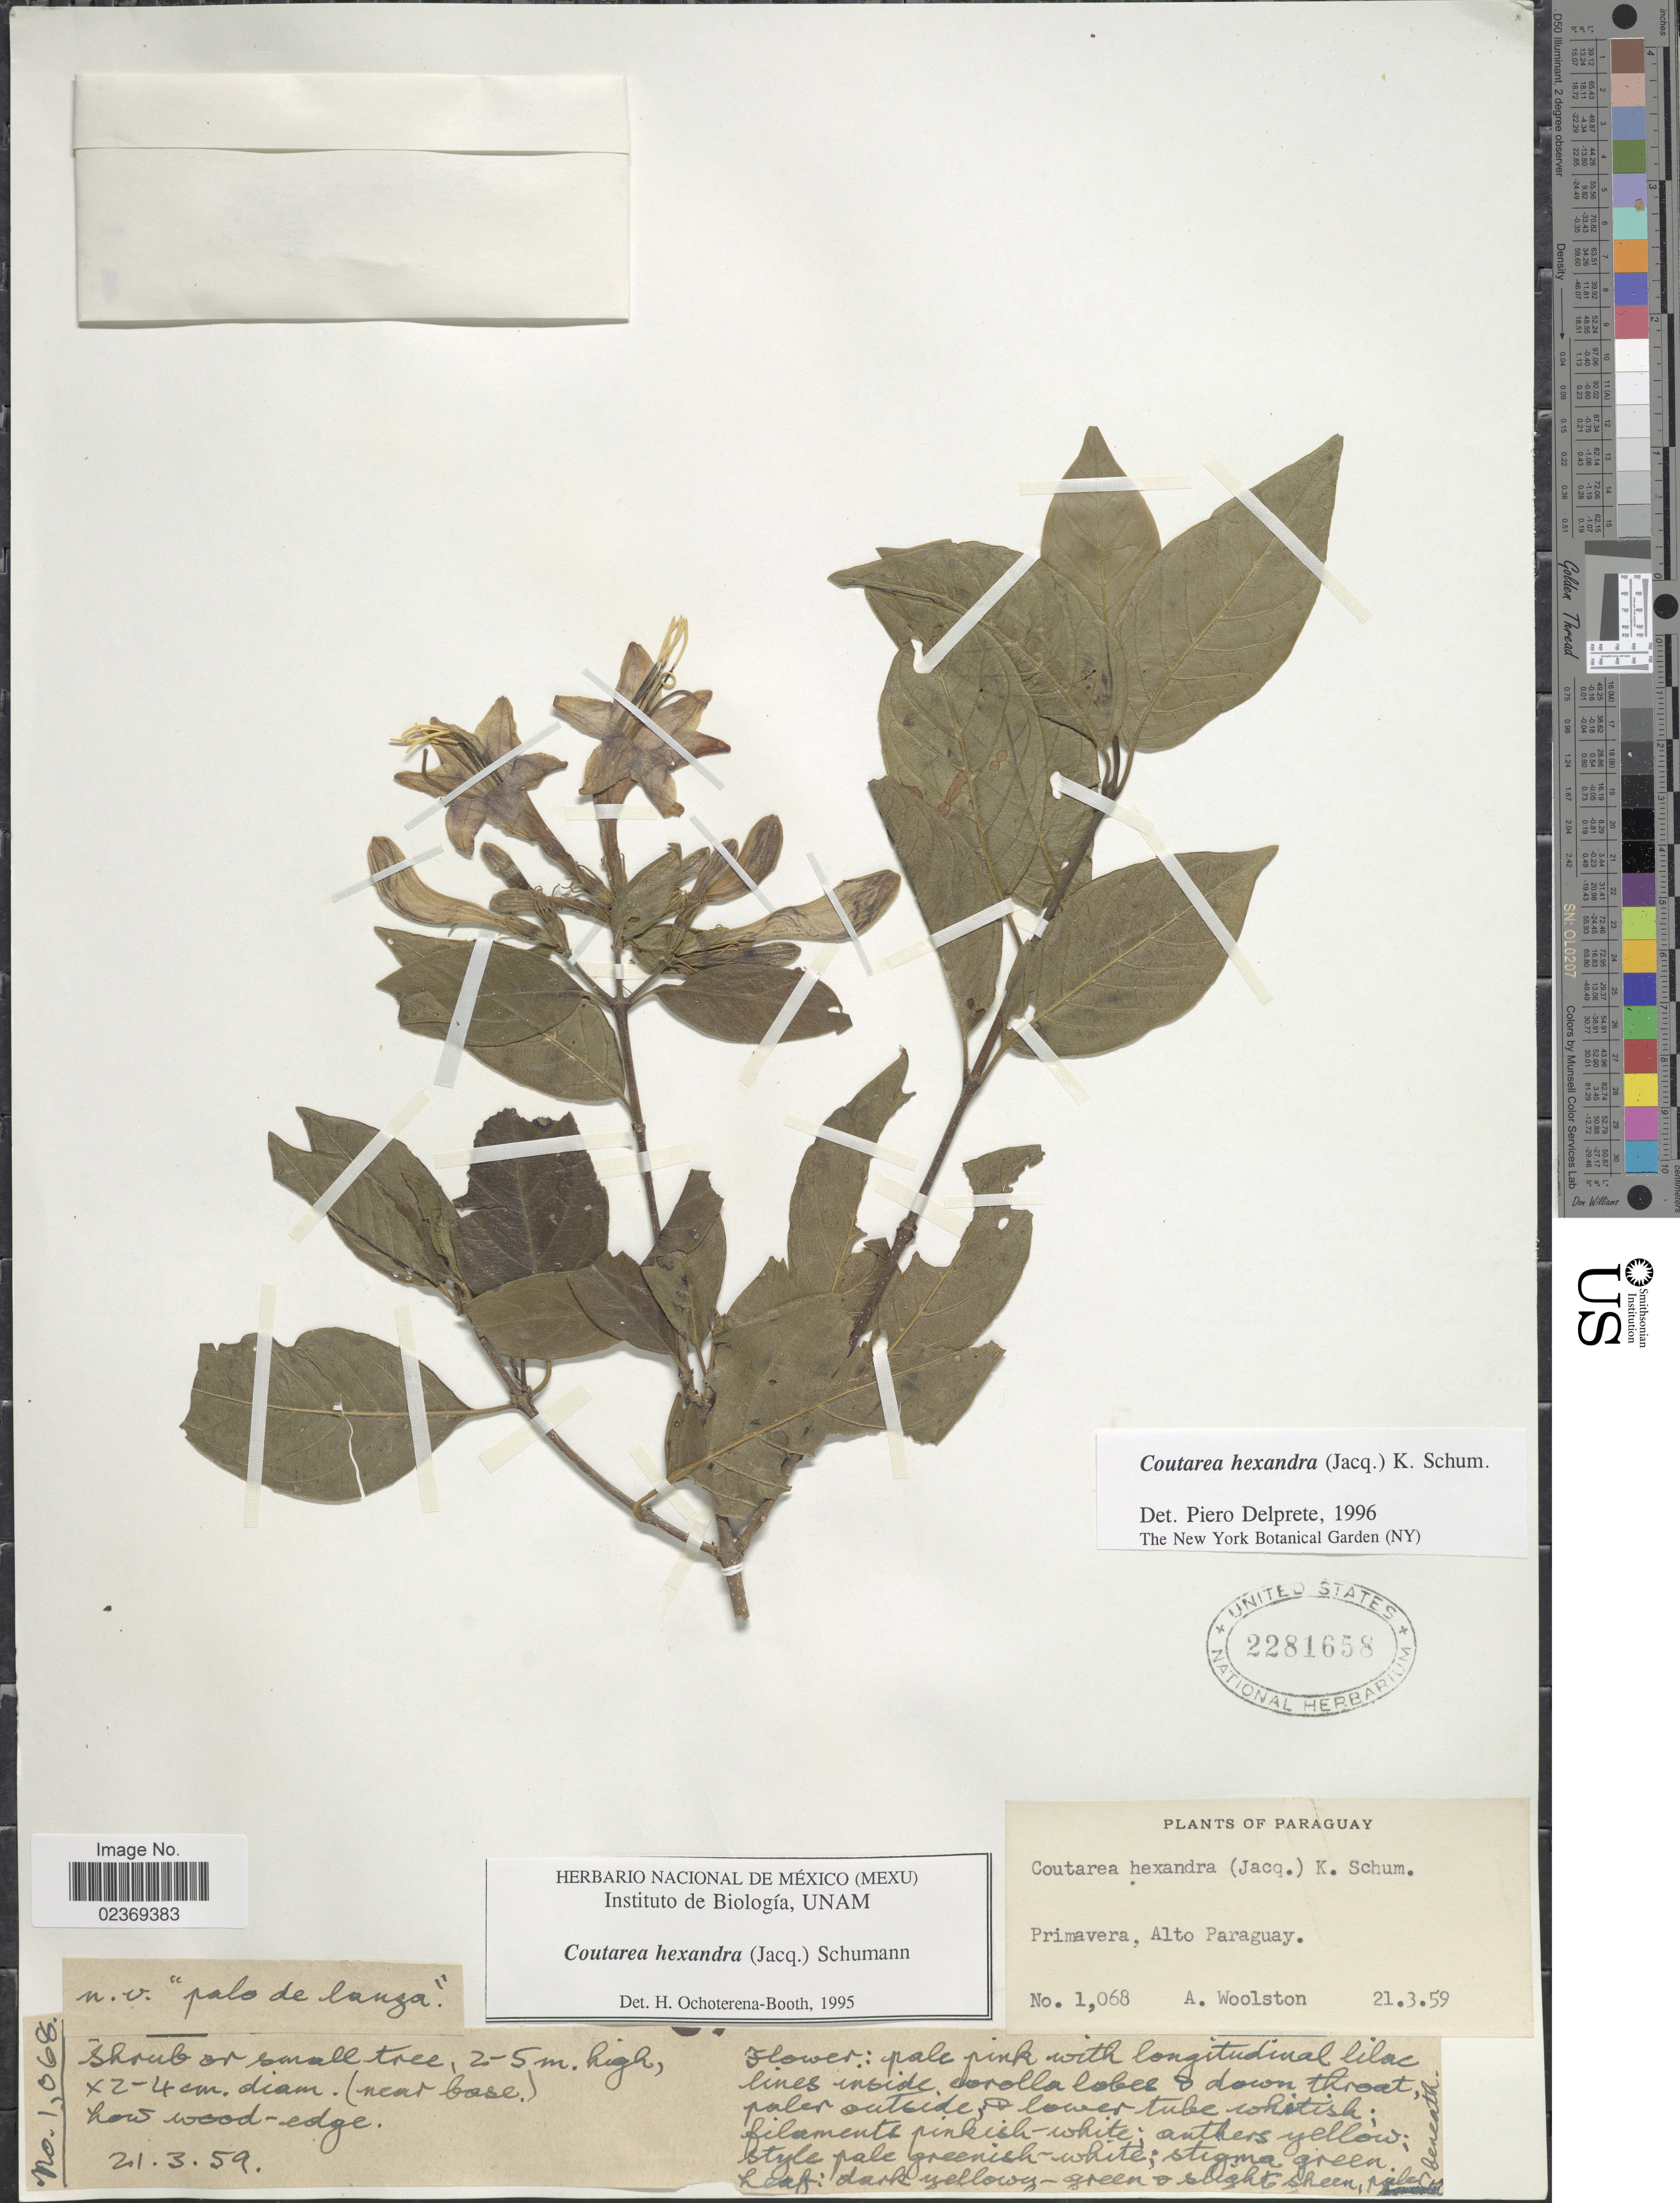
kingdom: Plantae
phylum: Tracheophyta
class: Magnoliopsida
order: Gentianales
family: Rubiaceae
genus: Coutarea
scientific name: Coutarea hexandra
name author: (Jacq.) K. Schum.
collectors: A. L. Woolston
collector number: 1068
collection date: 1959-03-21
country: Paraguay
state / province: Alto Paraguay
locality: Primavera, Alto Paraguay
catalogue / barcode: US 2281658